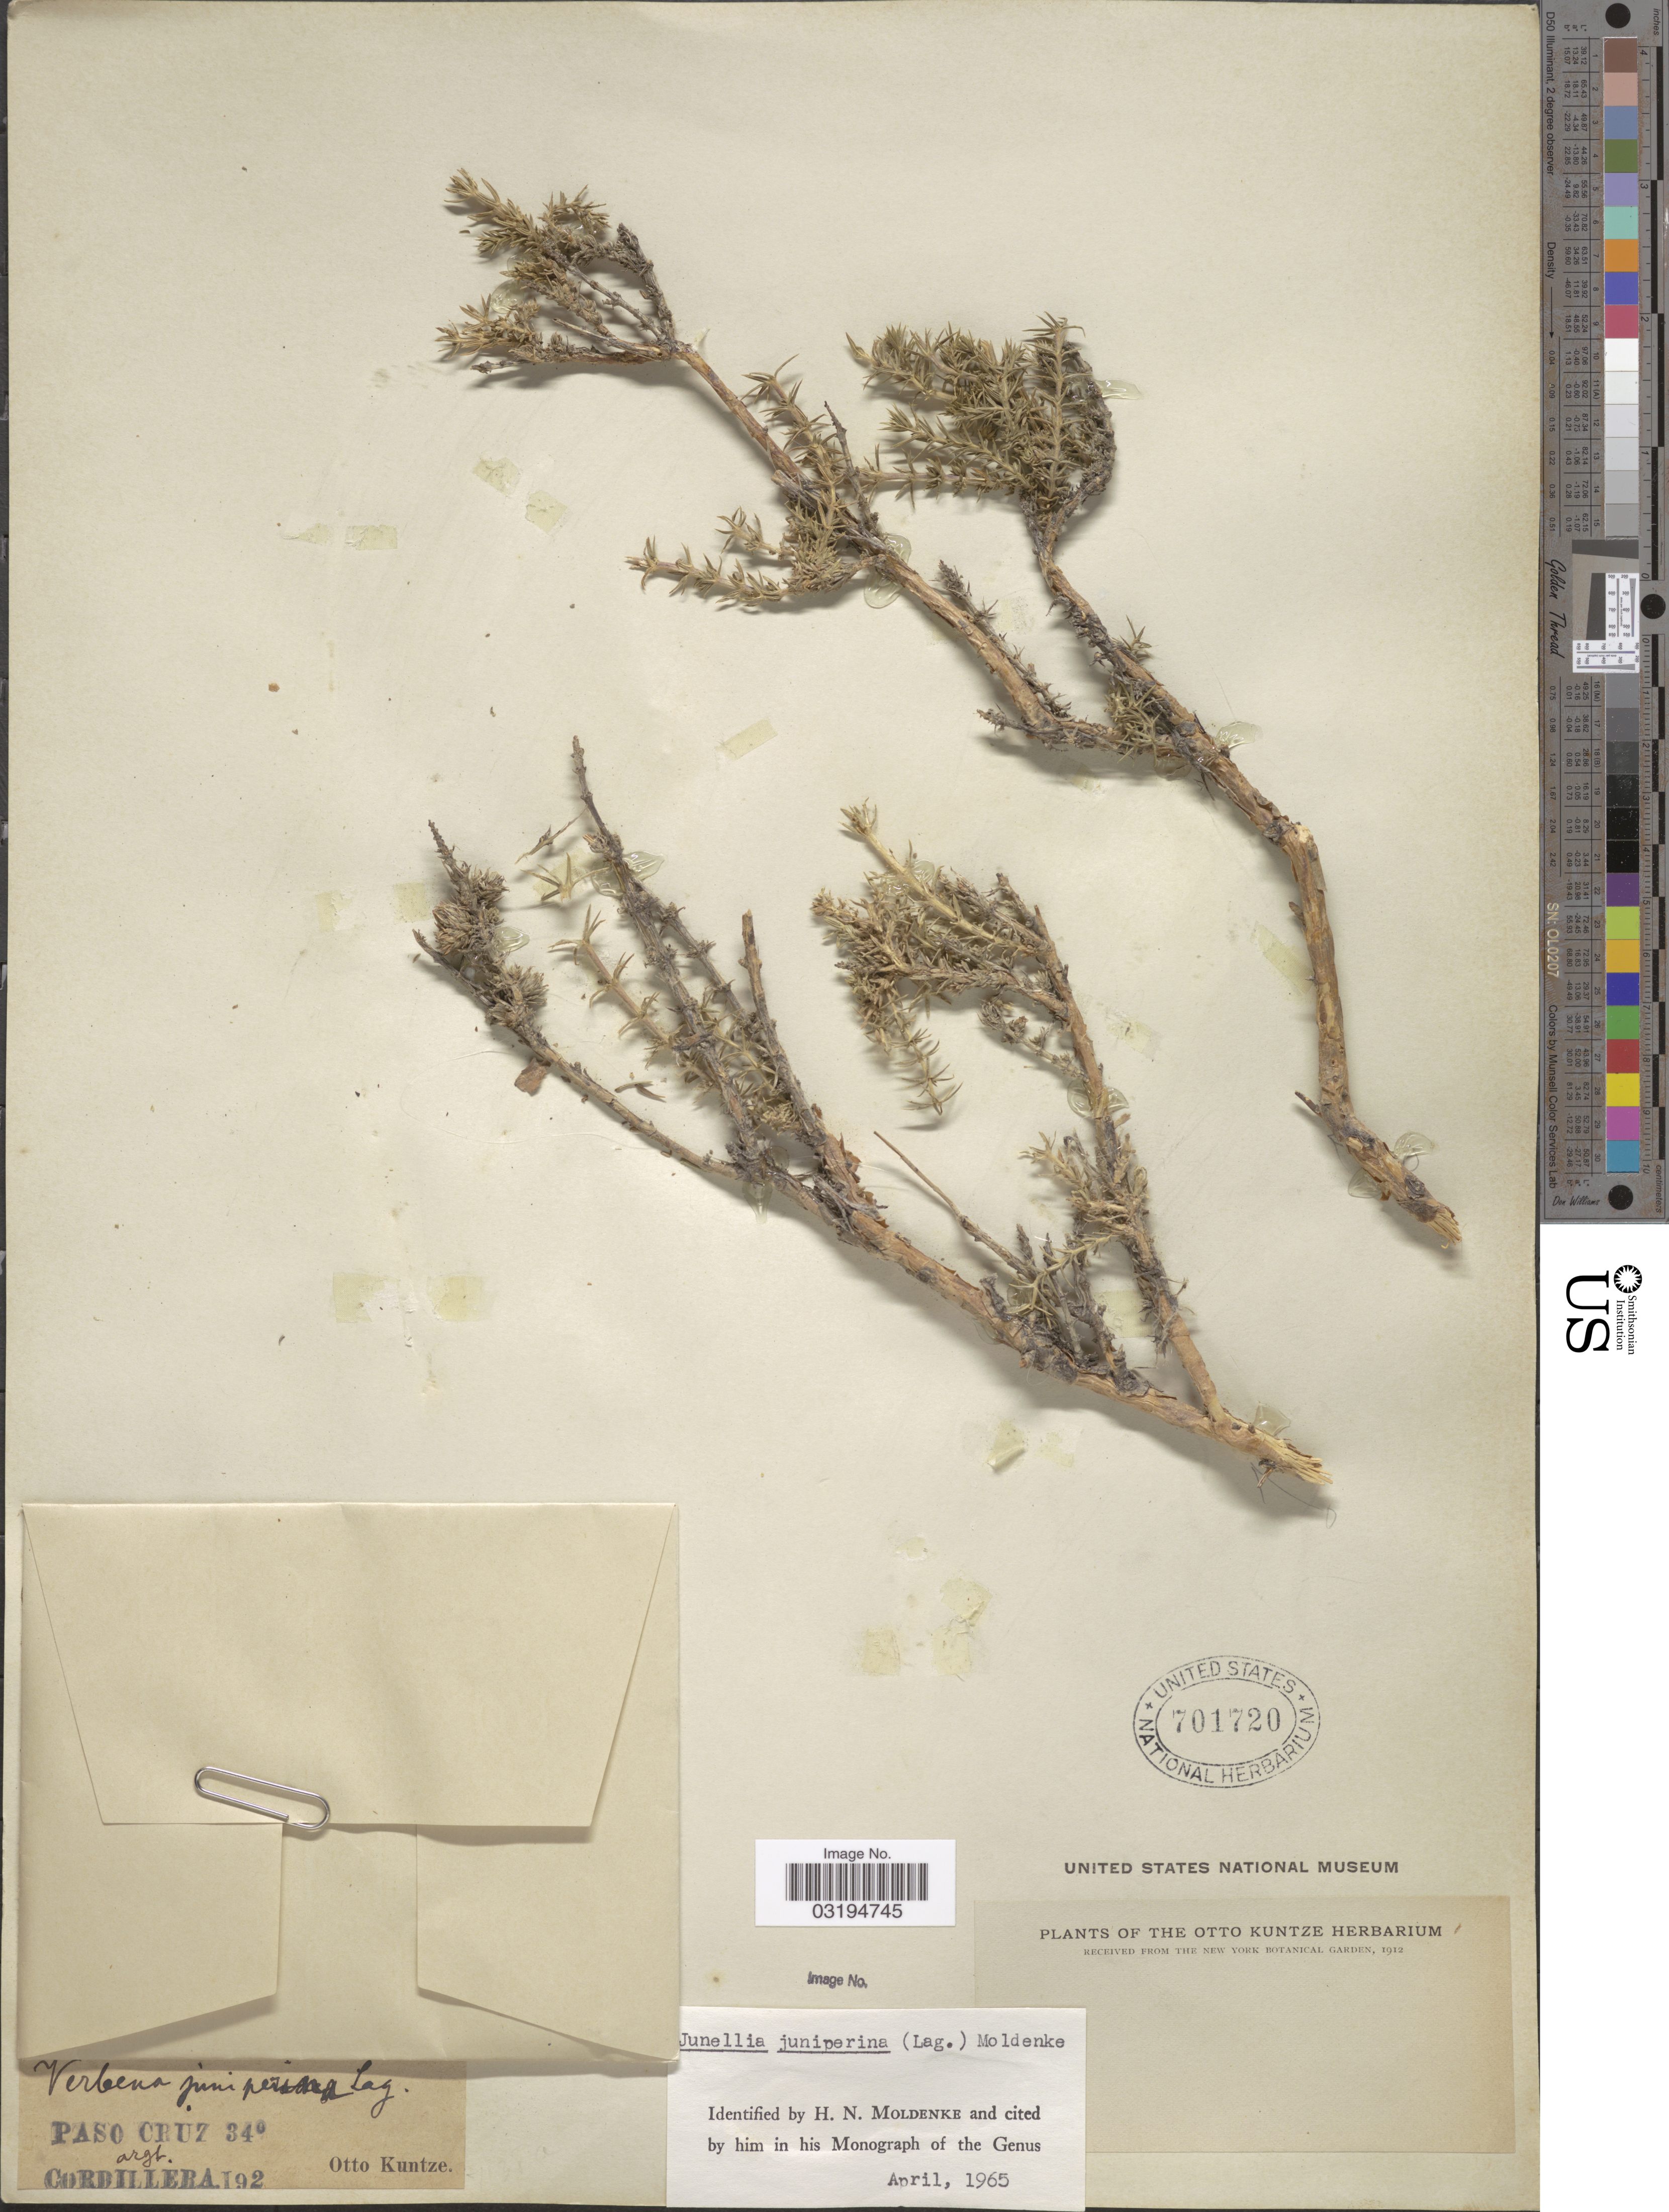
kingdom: Plantae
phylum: Tracheophyta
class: Magnoliopsida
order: Lamiales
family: Verbenaceae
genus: Junellia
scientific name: Junellia juniperina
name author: (Lag.) Moldenke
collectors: C.E.O. Kuntze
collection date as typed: Transcribed d/m/y: /1/92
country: Argentina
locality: Paso Cruz. Argt. Cordillera.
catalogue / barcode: US 701720